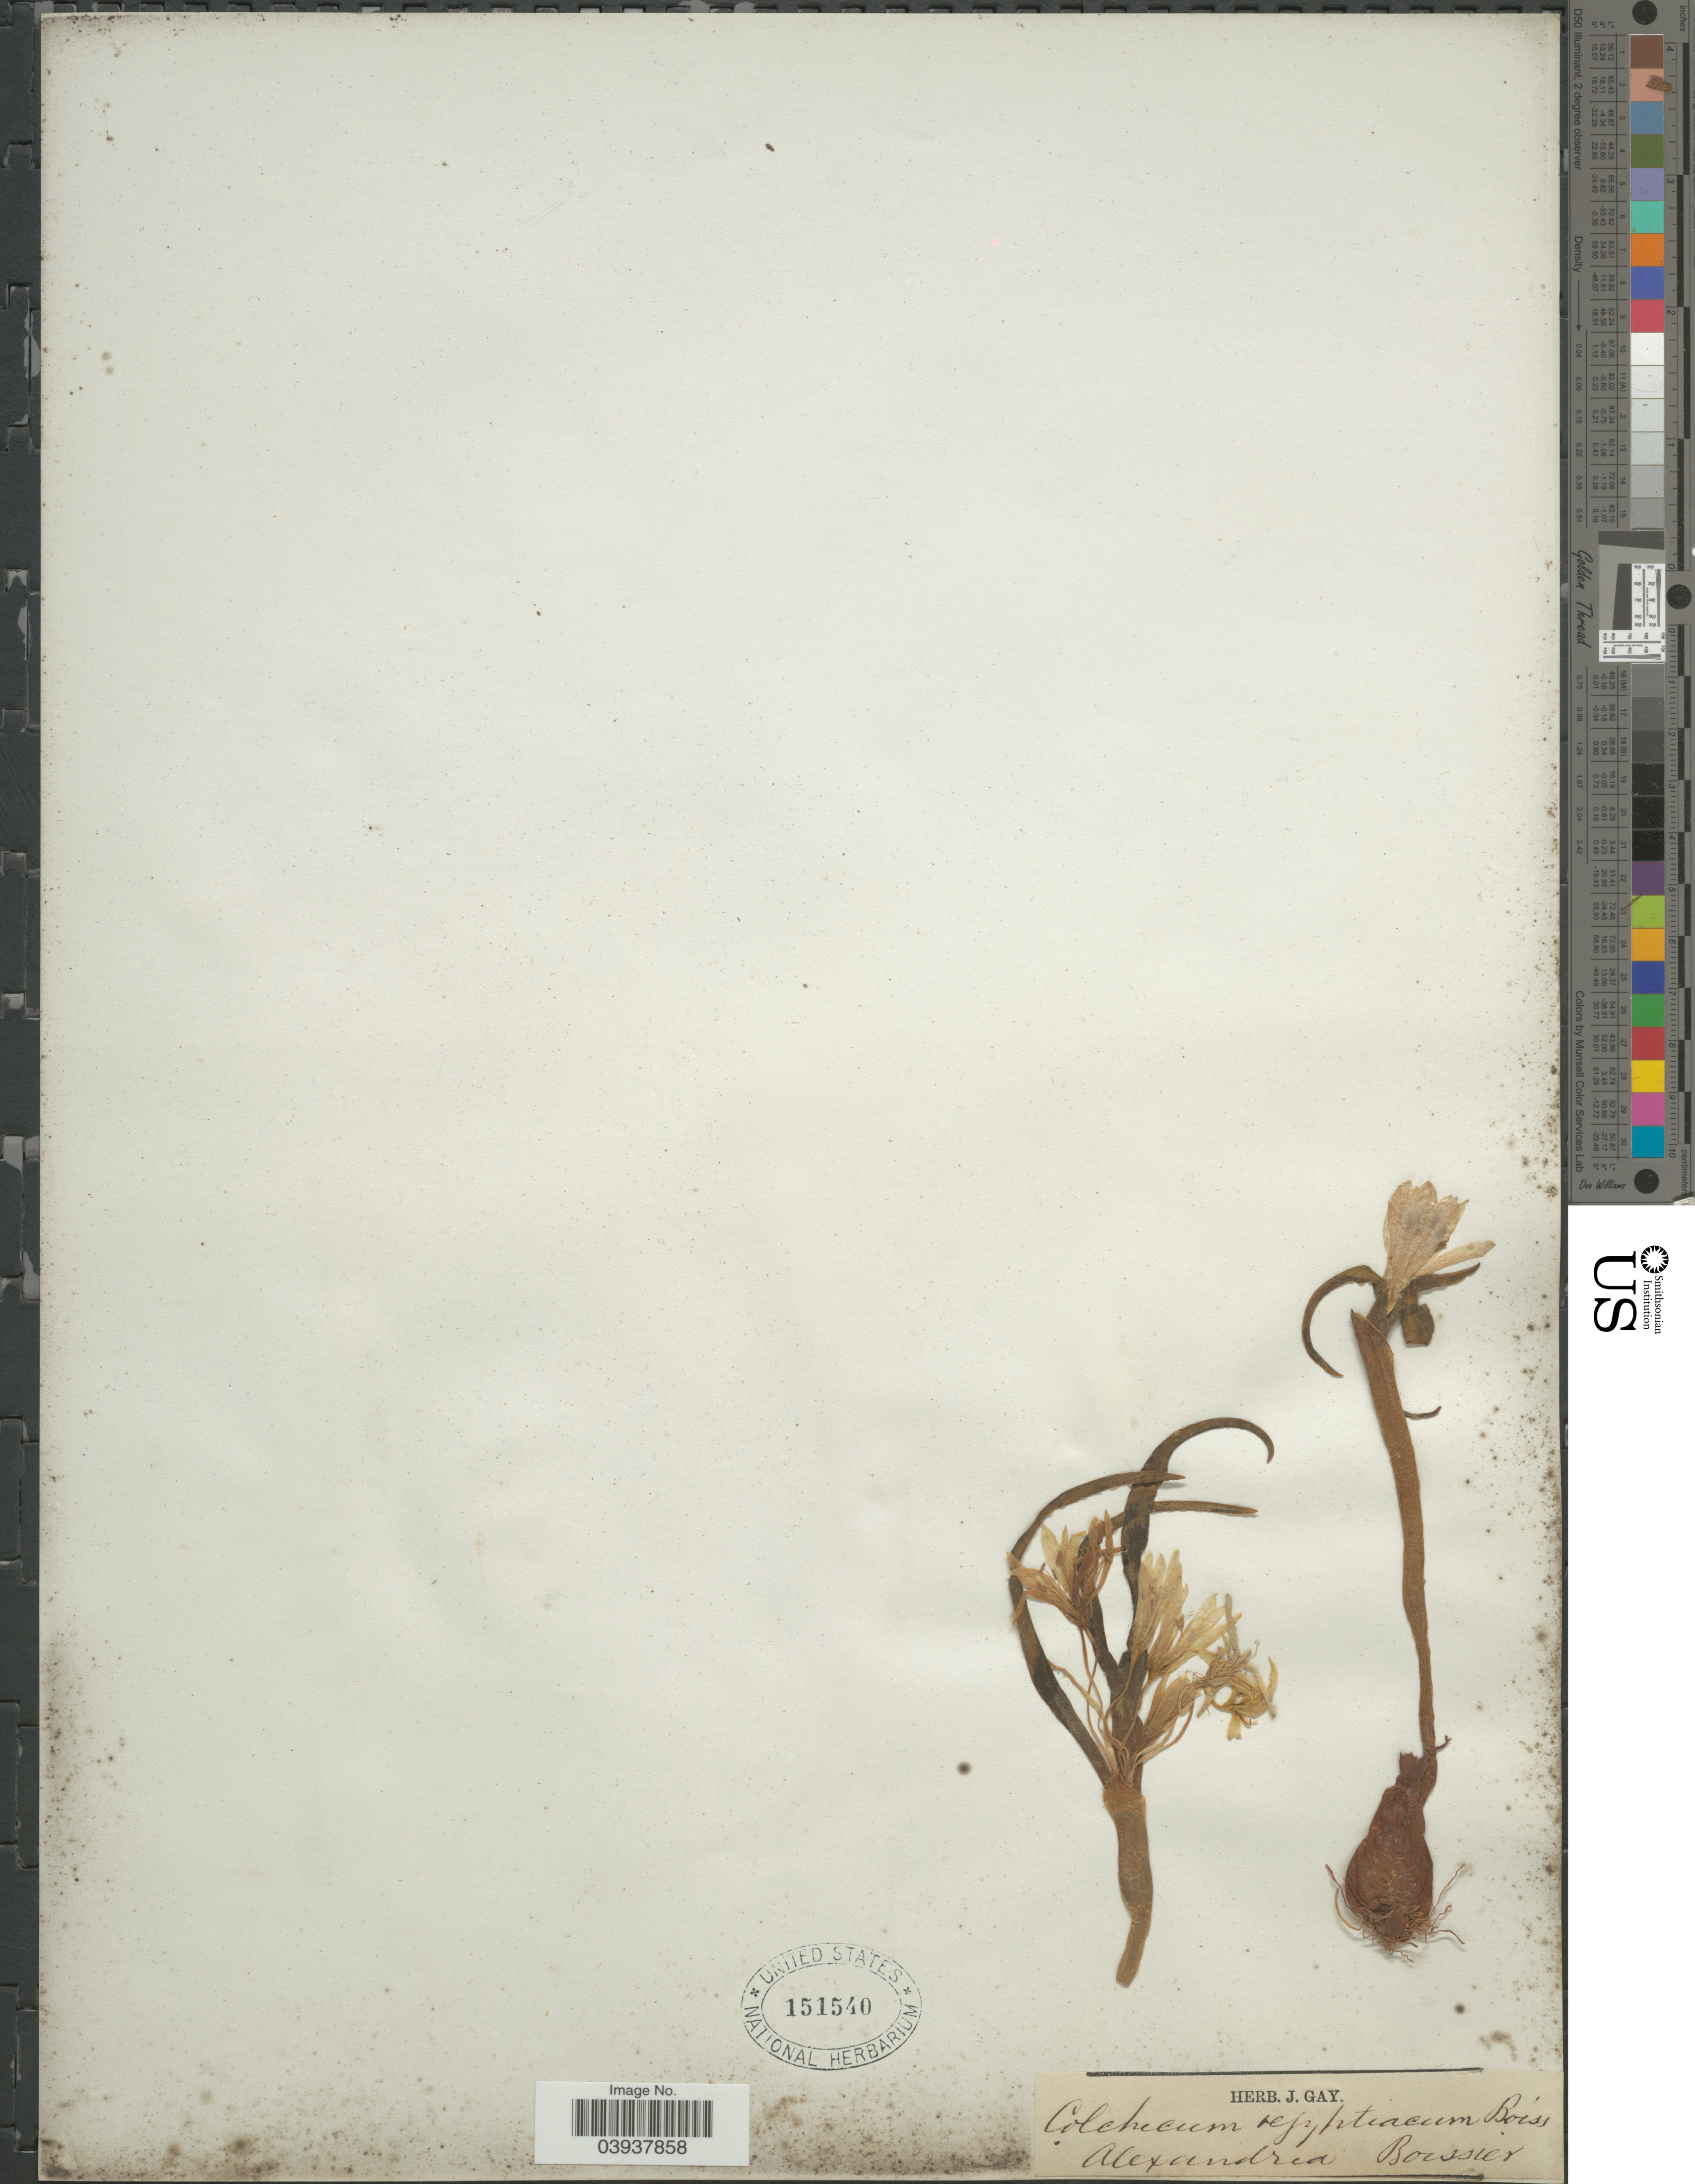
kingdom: Plantae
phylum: Tracheophyta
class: Liliopsida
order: Liliales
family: Colchicaceae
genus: Colchicum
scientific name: Colchicum aegyptiacum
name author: Boiss.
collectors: -- Boissier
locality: Alexandria.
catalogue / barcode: US 151540